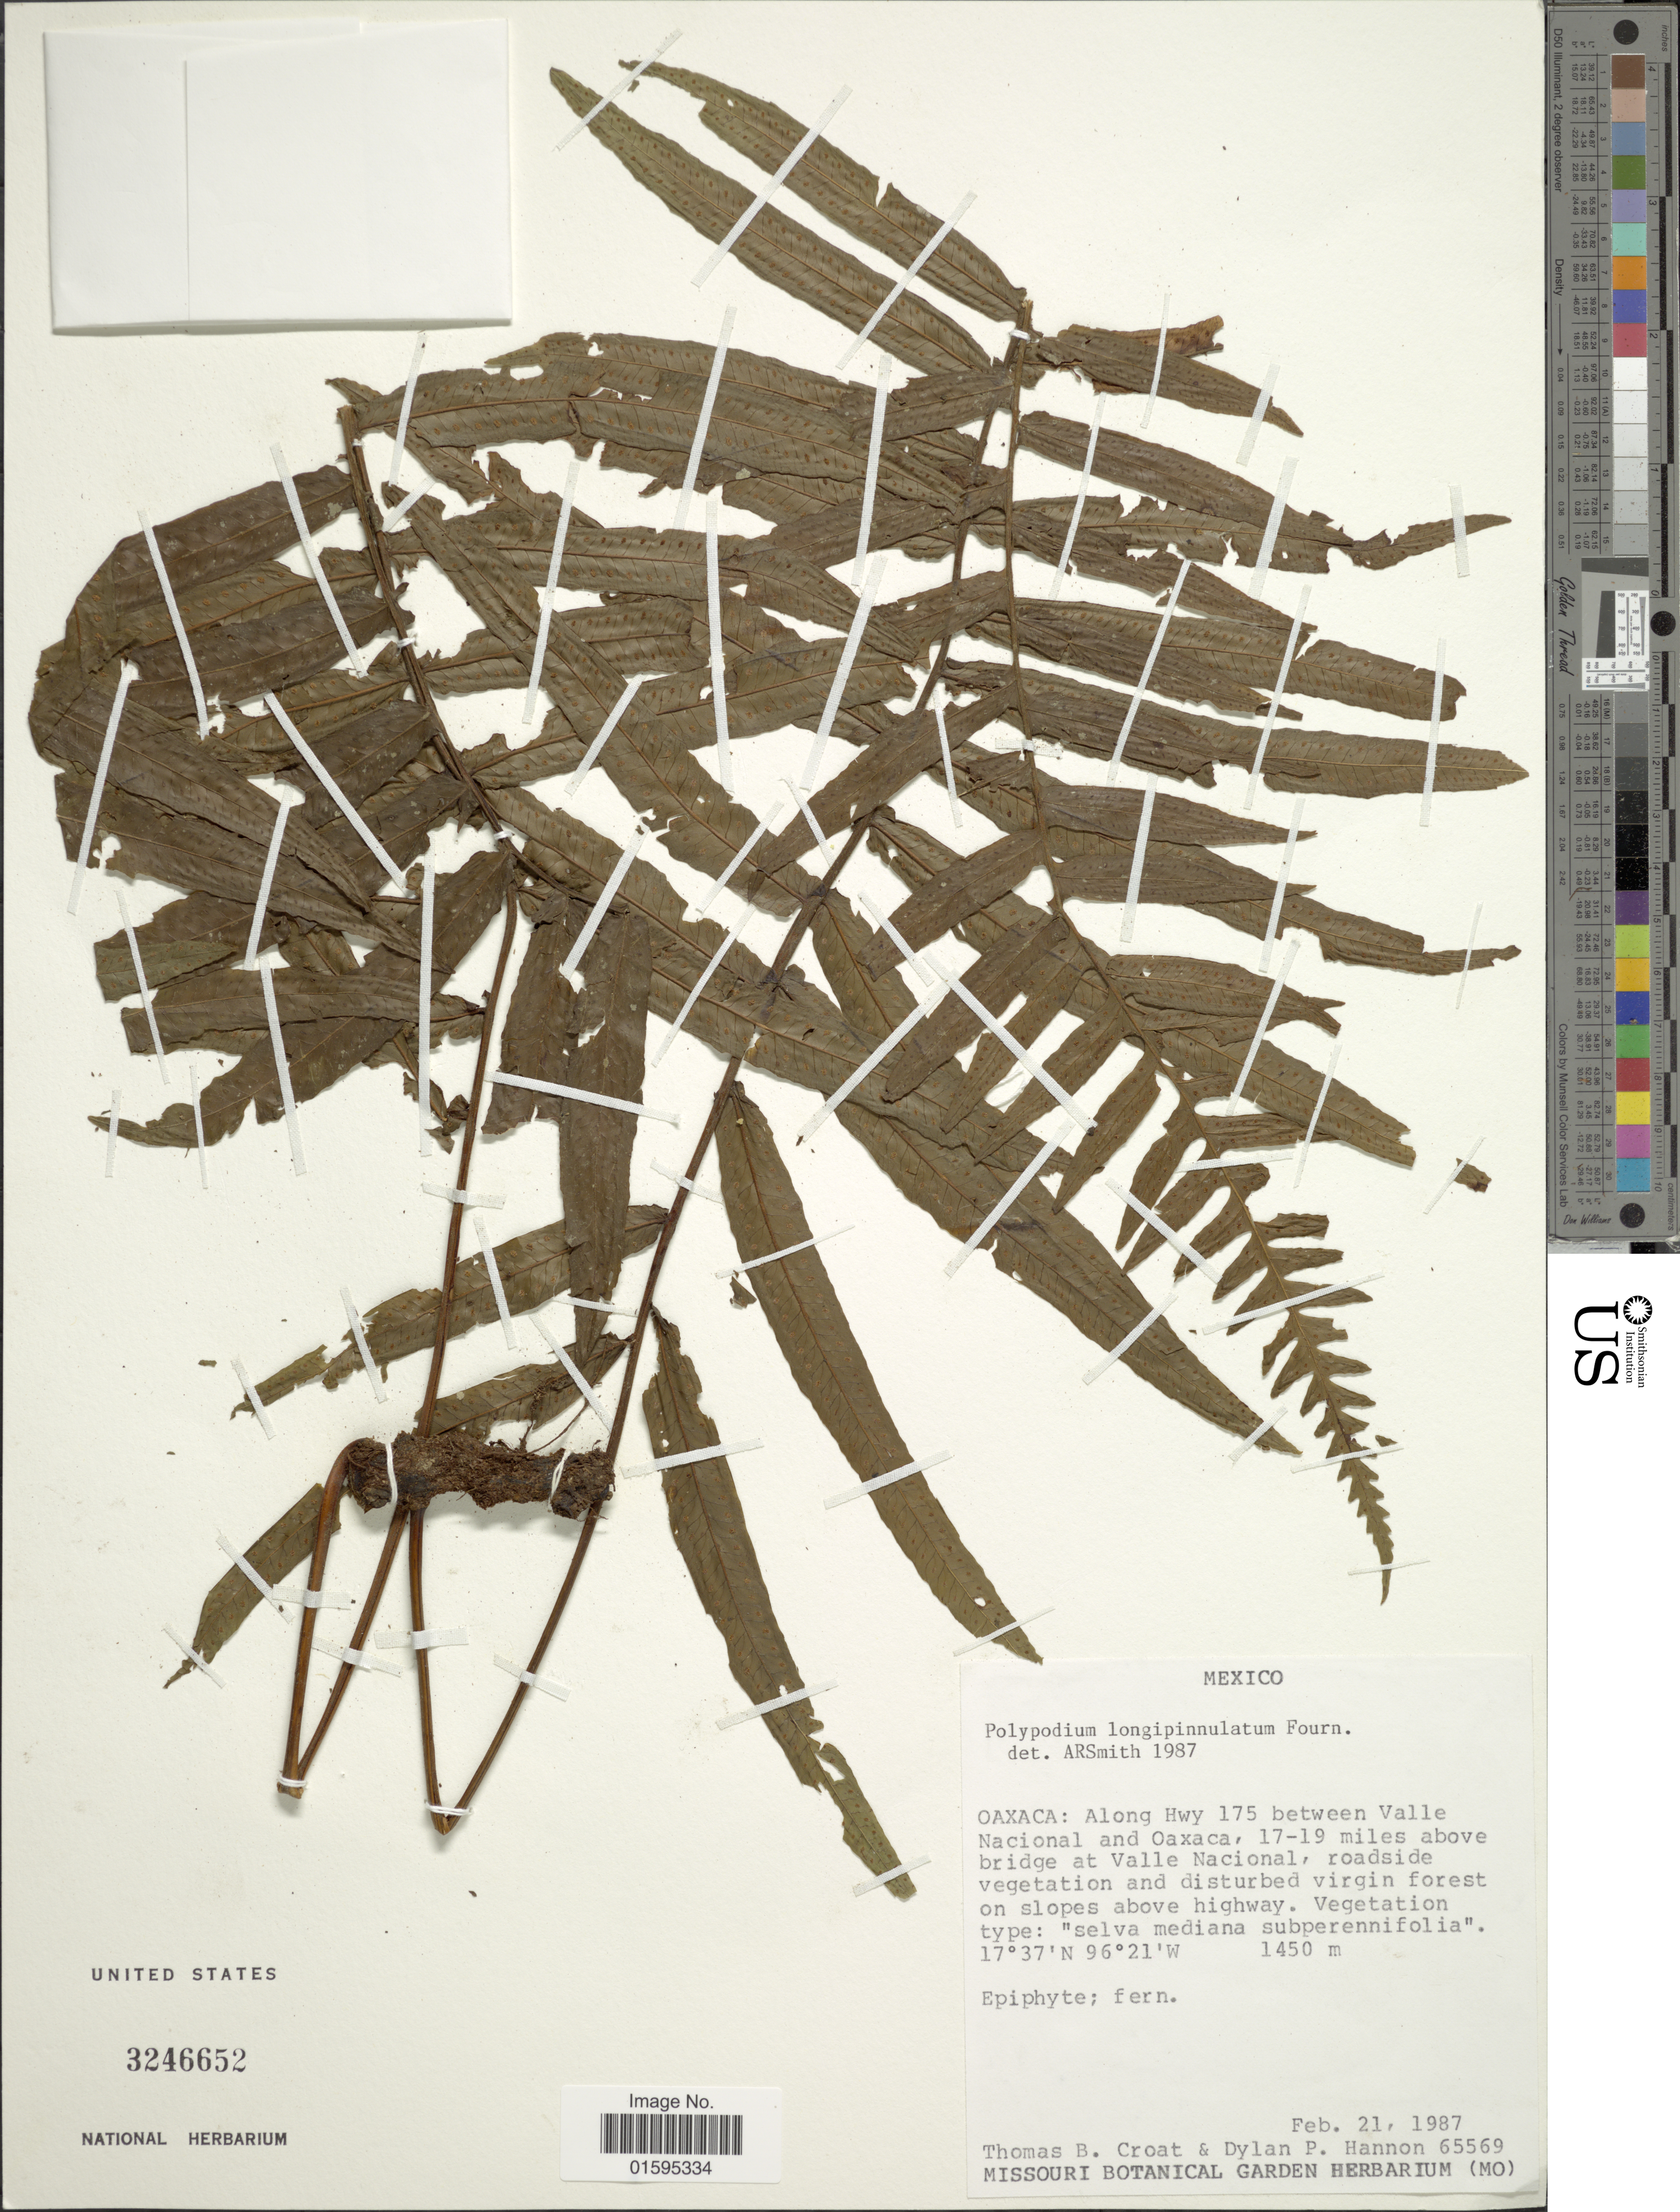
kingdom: Plantae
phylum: Tracheophyta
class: Polypodiopsida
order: Polypodiales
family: Polypodiaceae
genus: Polypodium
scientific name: Polypodium longepinnulatum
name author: E. Fourn.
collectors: T. B. Croat & D. Hannon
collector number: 65569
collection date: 1987-02-21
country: Mexico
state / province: Oaxaca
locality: Along Hwy 175 between Valle Nacional and Oaxaca, 17-19 miles above bridge at Valle Nacional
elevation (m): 1450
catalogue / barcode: US 3246652